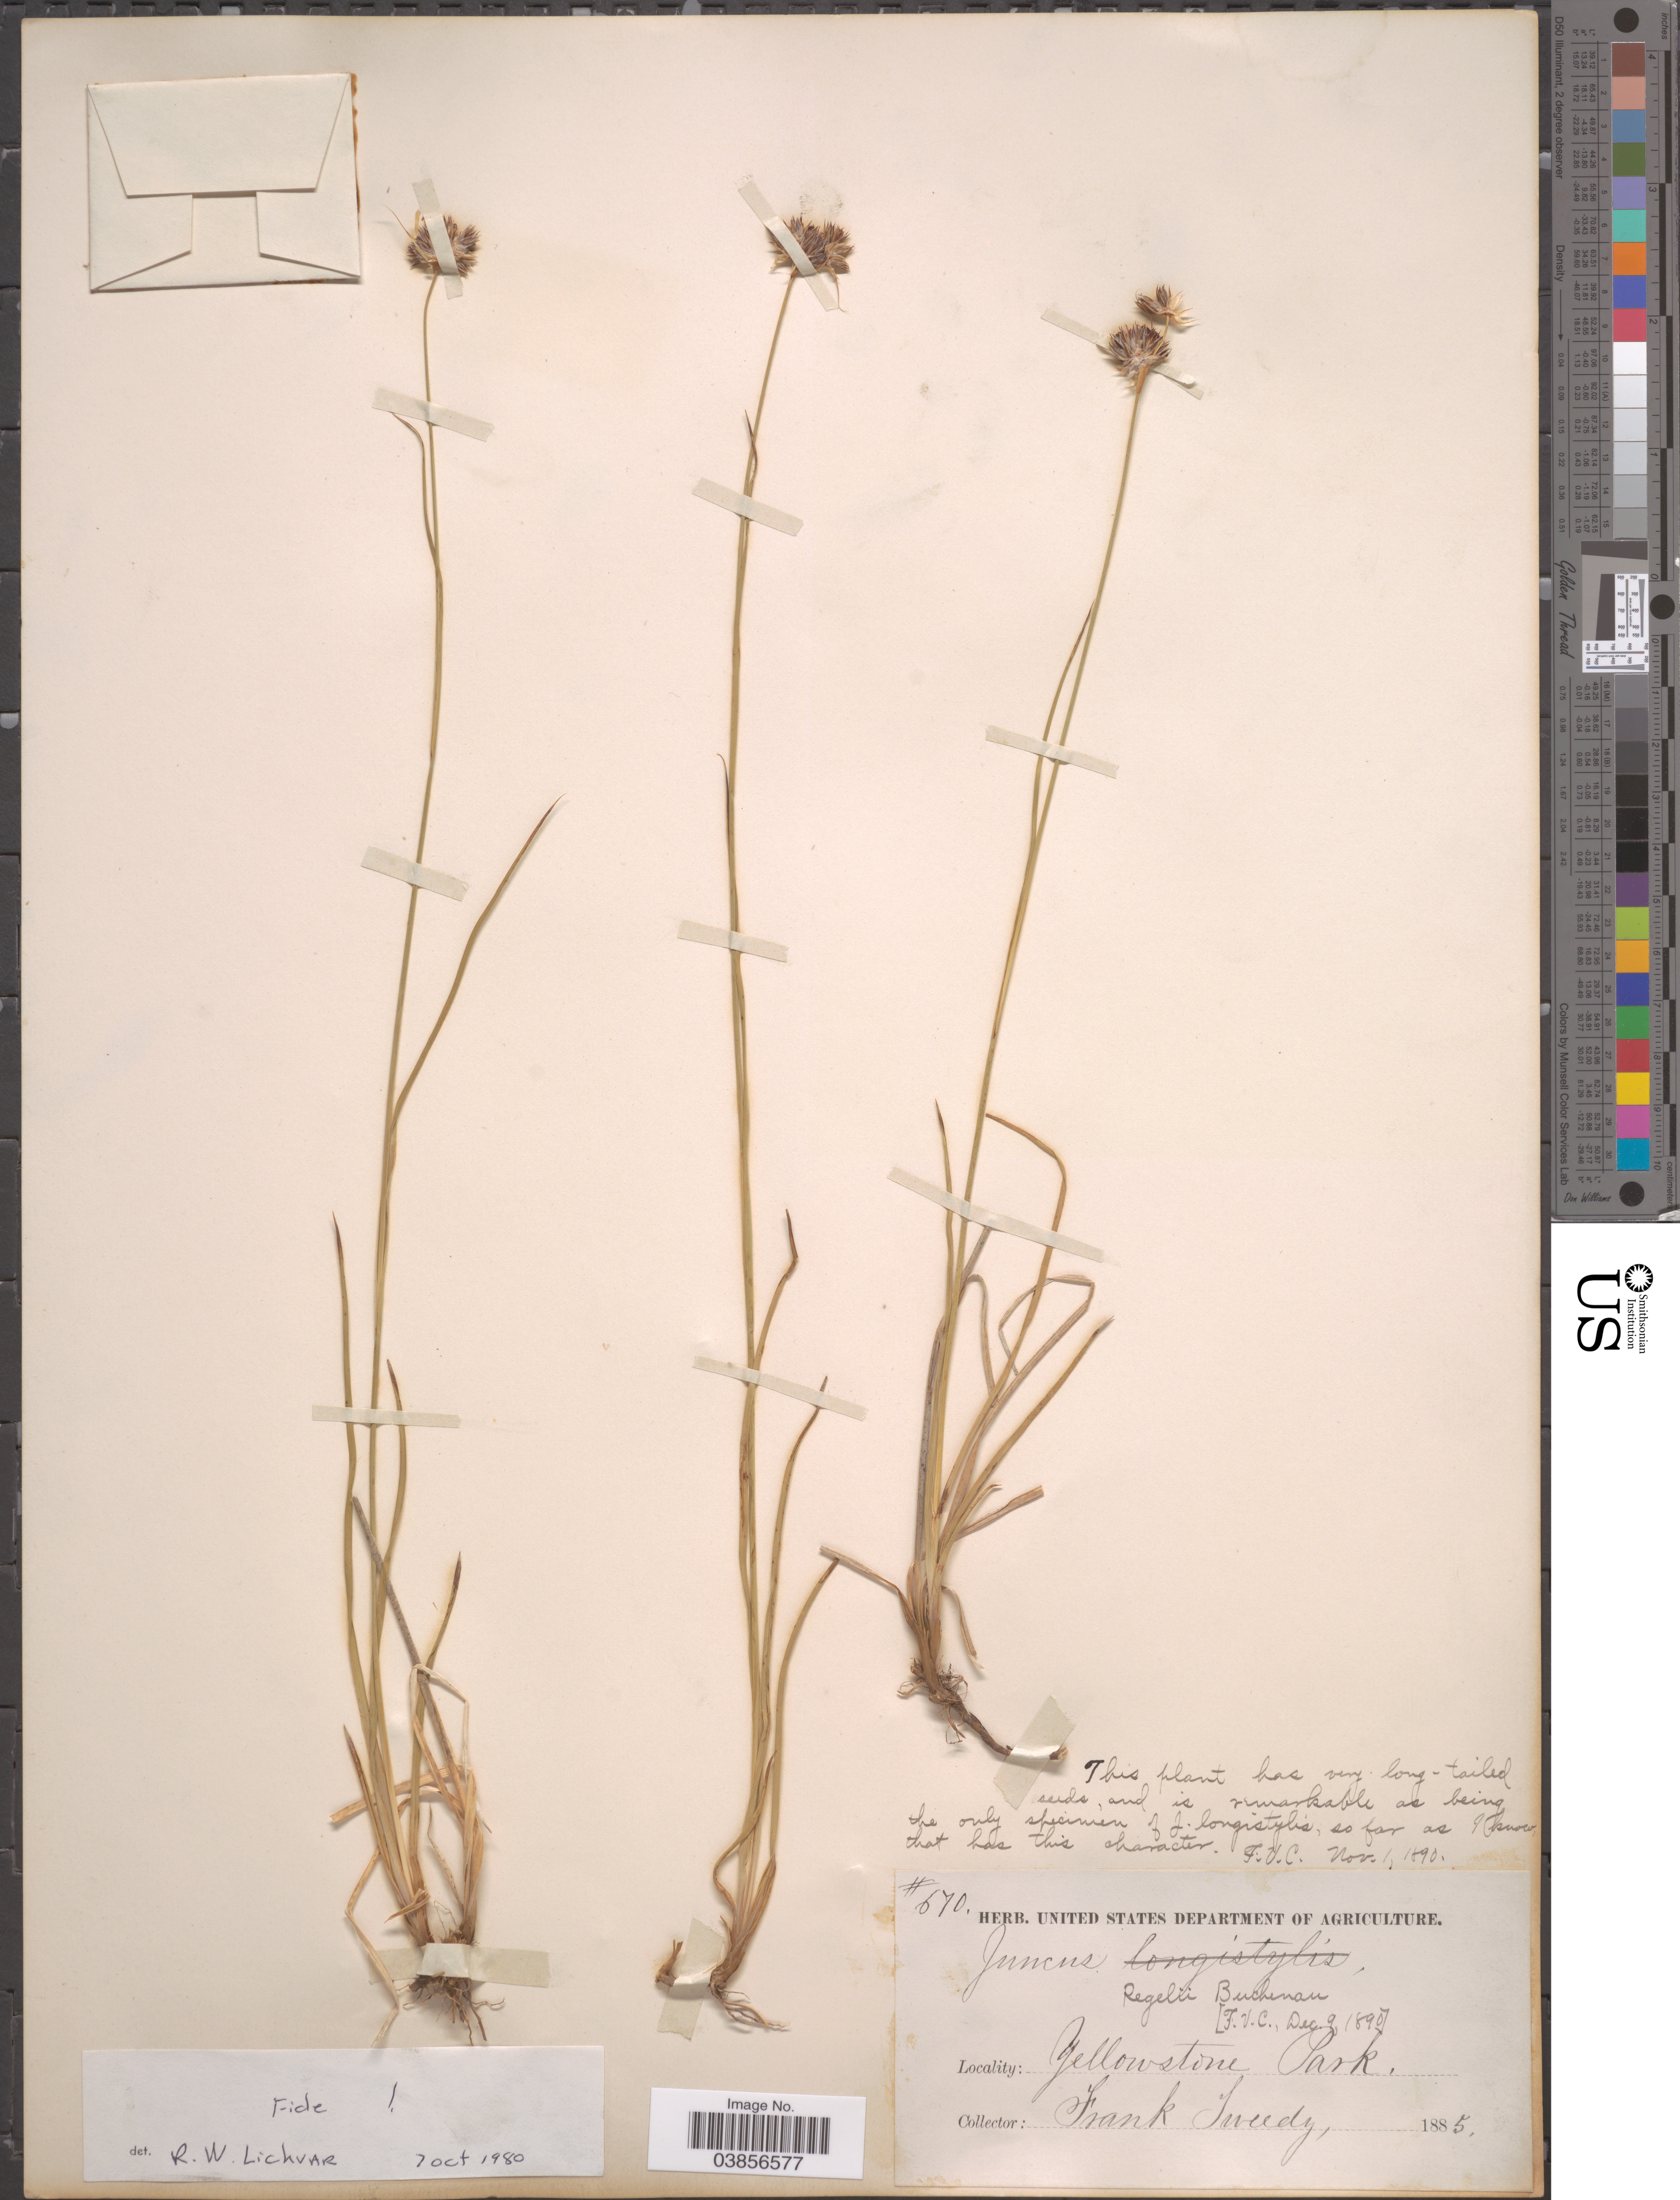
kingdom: Plantae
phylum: Tracheophyta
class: Liliopsida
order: Poales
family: Juncaceae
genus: Juncus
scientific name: Juncus regelii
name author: Buchenau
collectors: F. Tweedy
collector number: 670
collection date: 1885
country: United States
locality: Yellowstone Park.